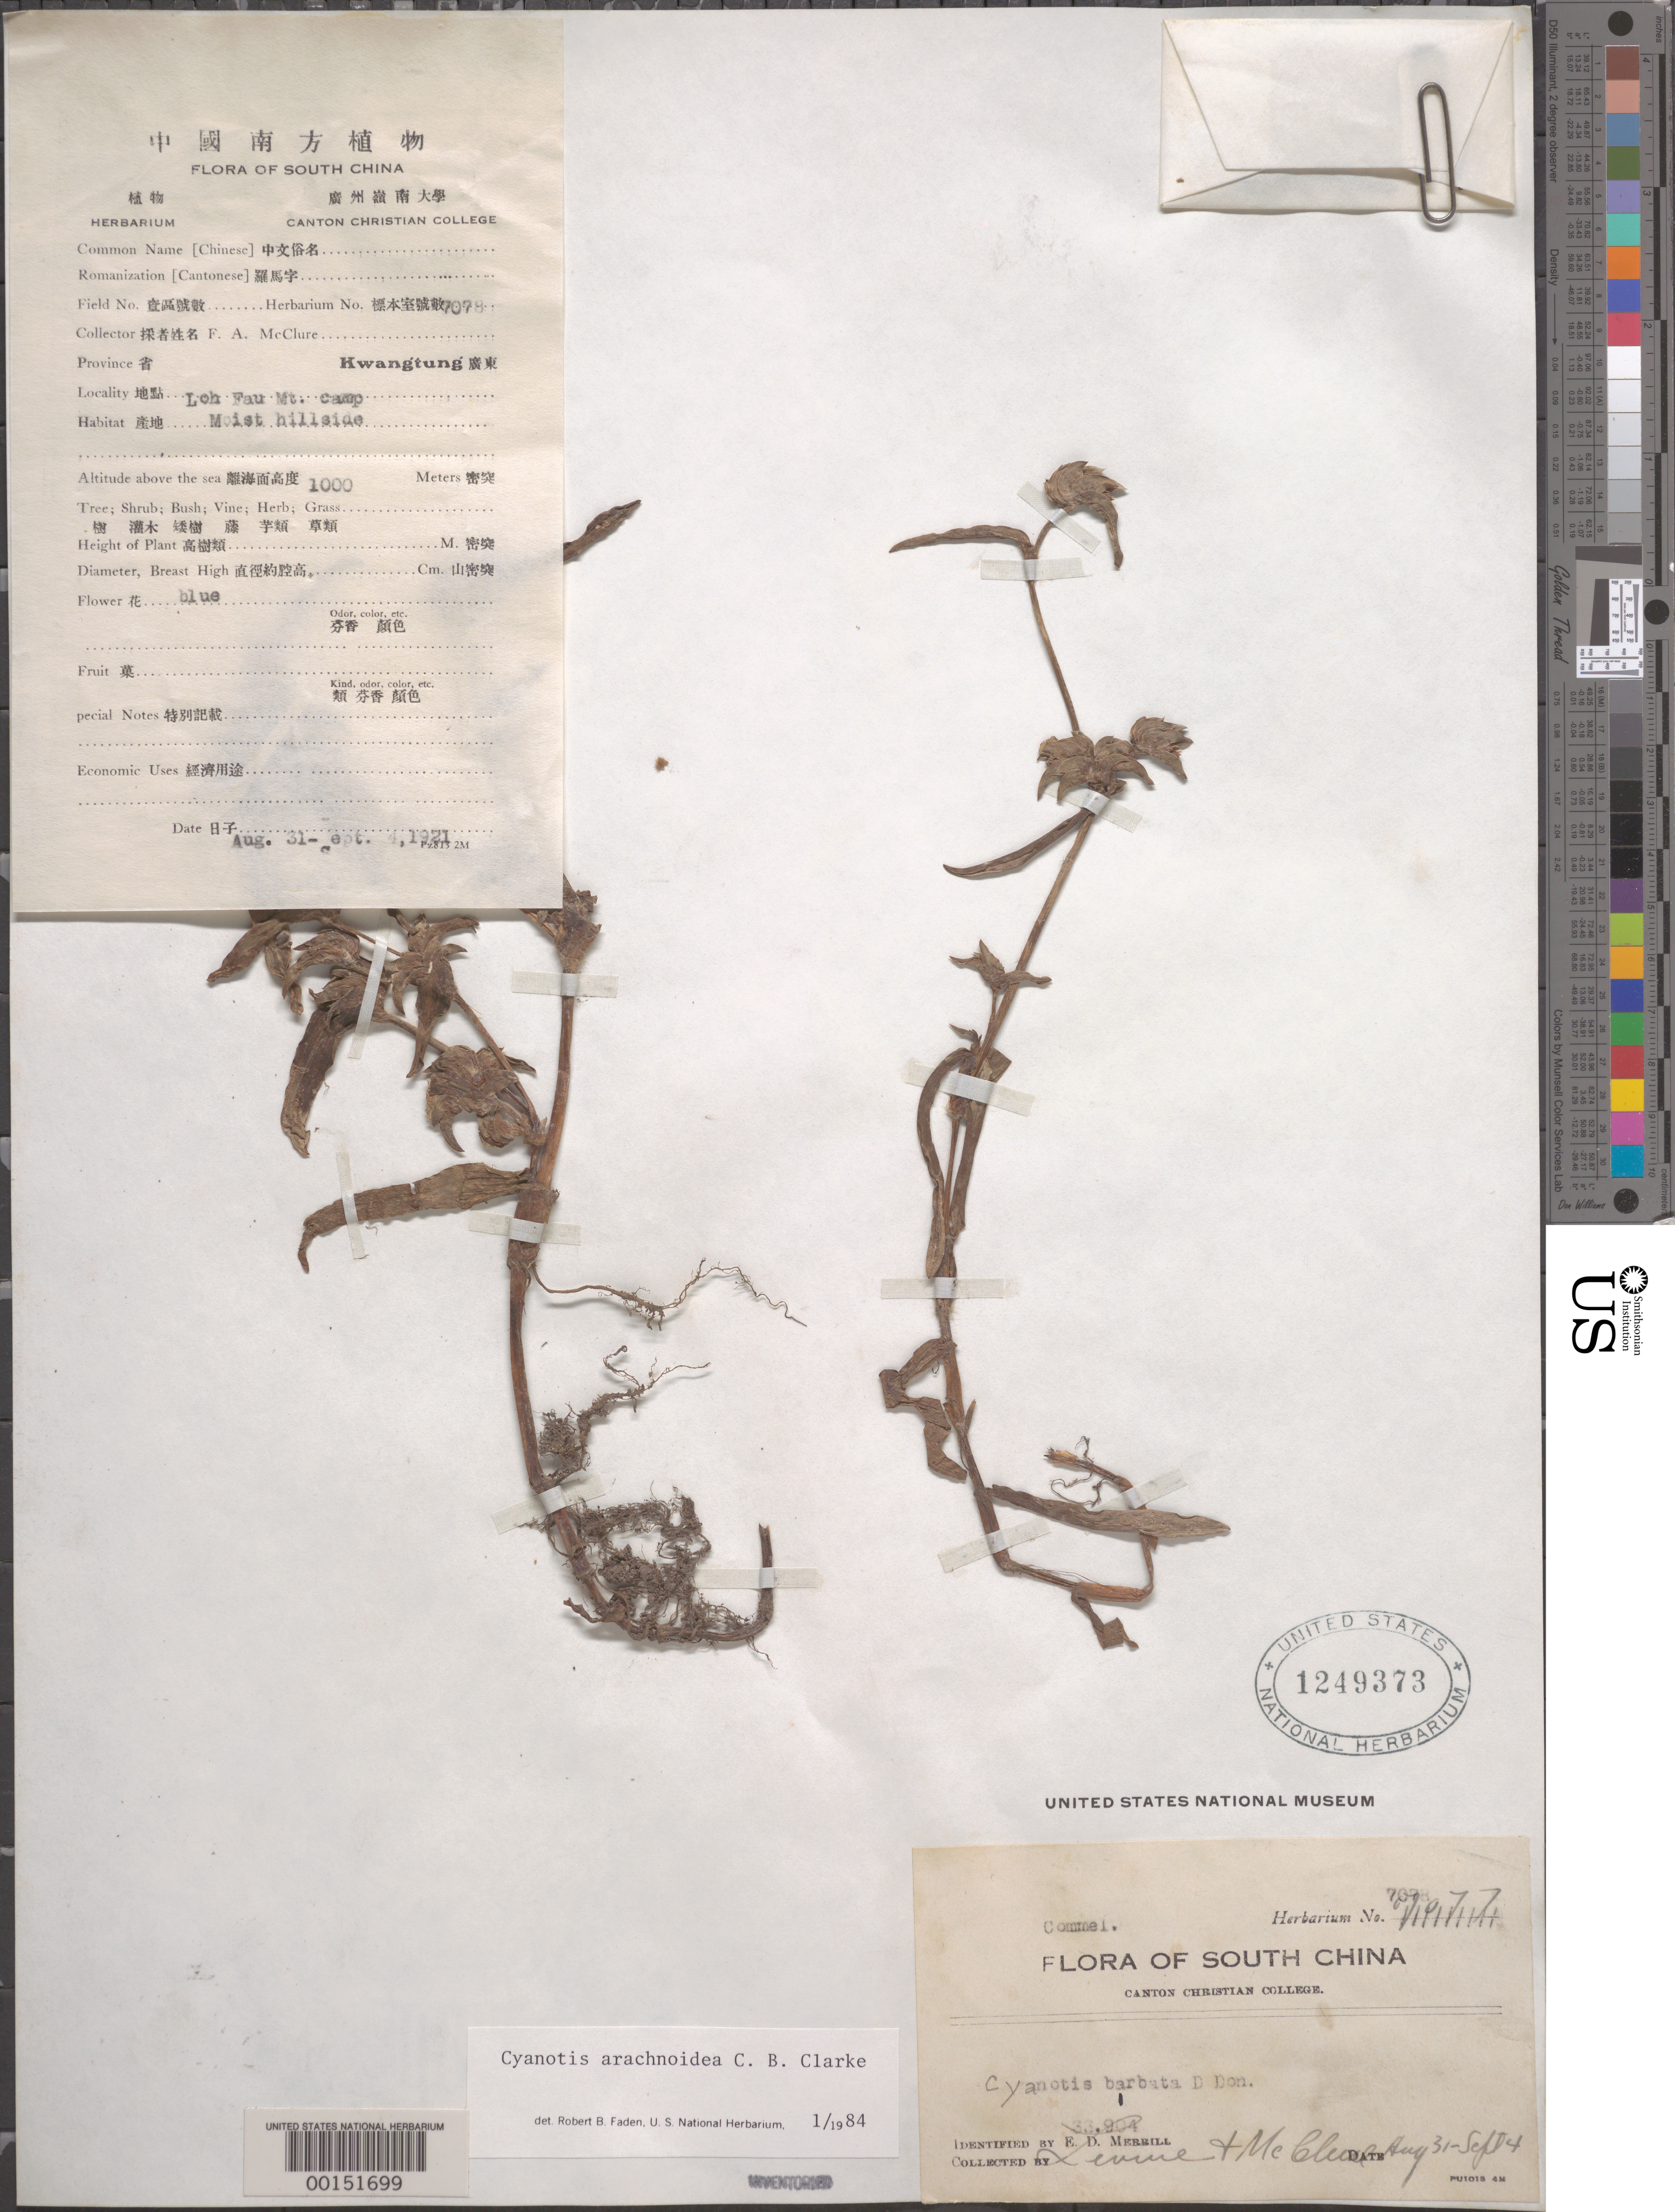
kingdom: Plantae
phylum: Tracheophyta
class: Liliopsida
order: Commelinales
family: Commelinaceae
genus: Cyanotis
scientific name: Cyanotis arachnoidea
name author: C.B. Clarke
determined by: Faden, Robert B., (US), Smithsonian Institution - National Museum of Natural History (UNITED STATES)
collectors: C. O. Levine & F. A. McClure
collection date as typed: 31 Aug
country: China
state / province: Guangdong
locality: Loh fau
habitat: Moist hillside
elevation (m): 1000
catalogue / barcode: US 1249373